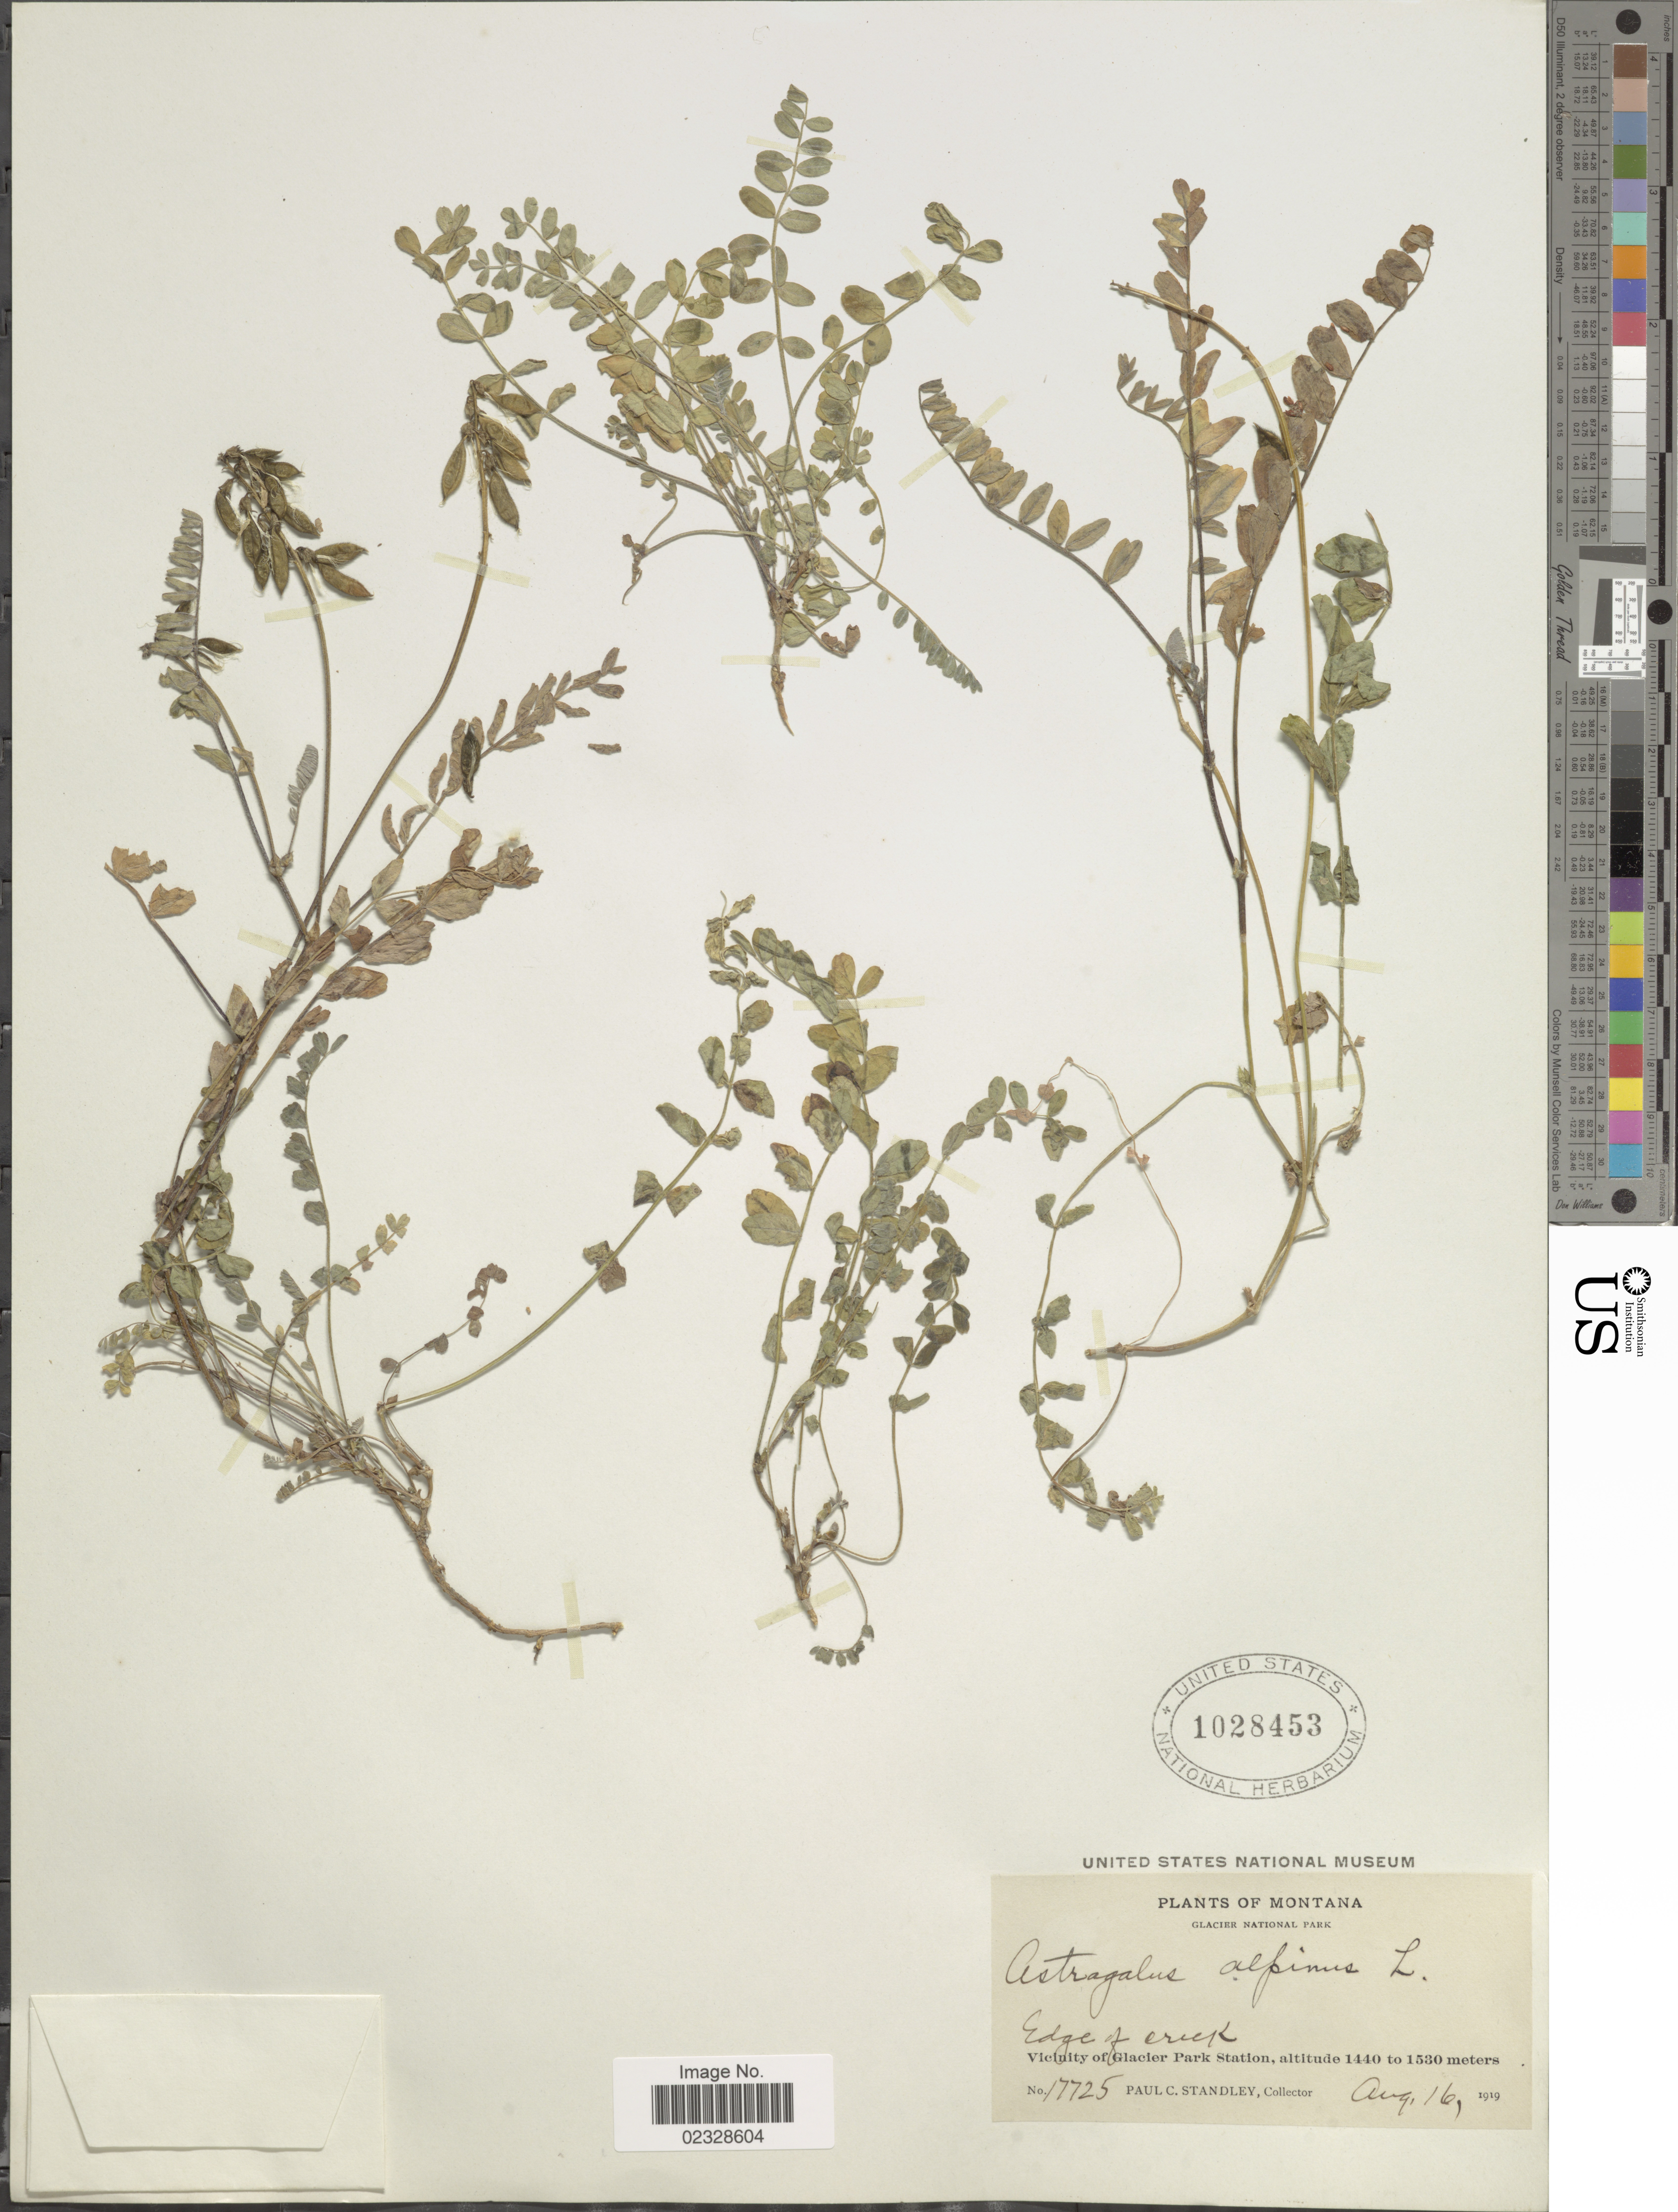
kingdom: Plantae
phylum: Tracheophyta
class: Magnoliopsida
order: Fabales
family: Fabaceae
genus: Astragalus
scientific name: Astragalus alpinus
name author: L.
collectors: P. C. Standley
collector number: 17725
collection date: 1919-08-16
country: United States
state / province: Montana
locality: Glacier National Park. Edge of creek. Vicinity of Glacier Park Station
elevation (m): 1440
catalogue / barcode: US 1028453